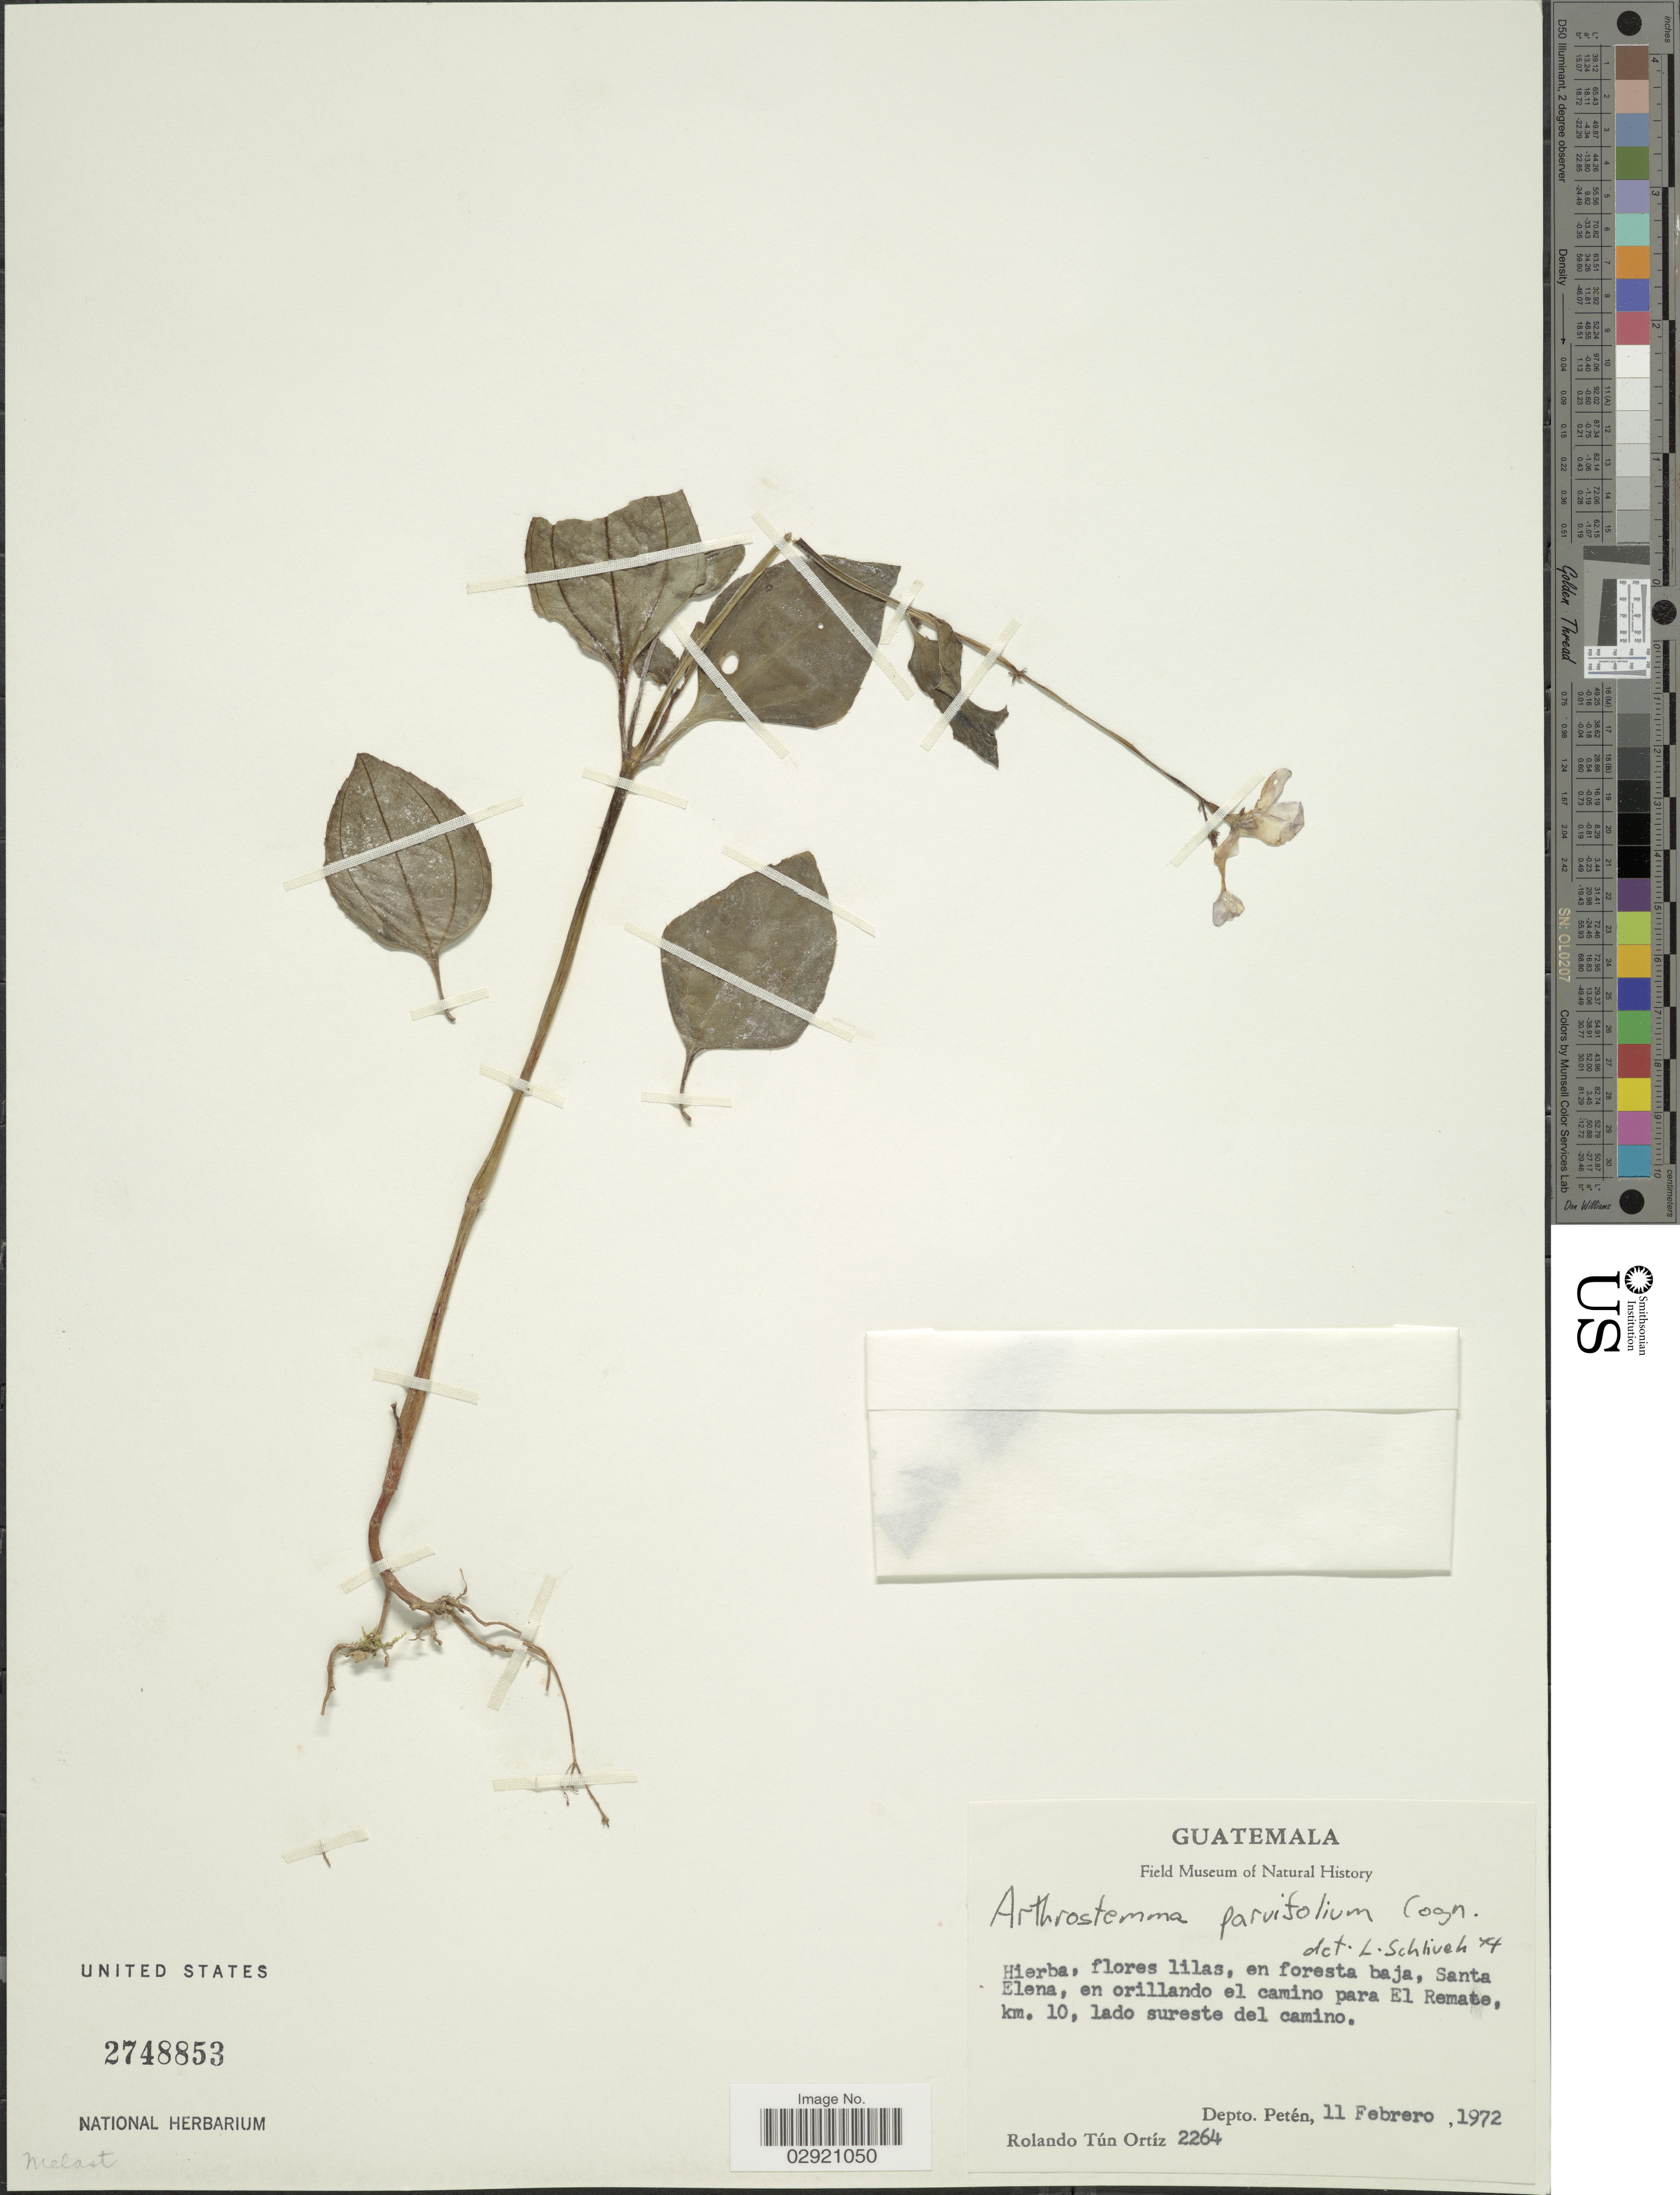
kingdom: Plantae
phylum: Tracheophyta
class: Magnoliopsida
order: Myrtales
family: Melastomataceae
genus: Arthrostemma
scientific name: Arthrostemma parvifolium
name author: Cogn.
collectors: R. Ortiz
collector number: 2264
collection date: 1972-02-11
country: Guatemala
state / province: El Petén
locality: Santa Elena, en orillando el camino para El Remate, km. 10, lado sureste del camino. Depto. Petén.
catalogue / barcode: US 2748853